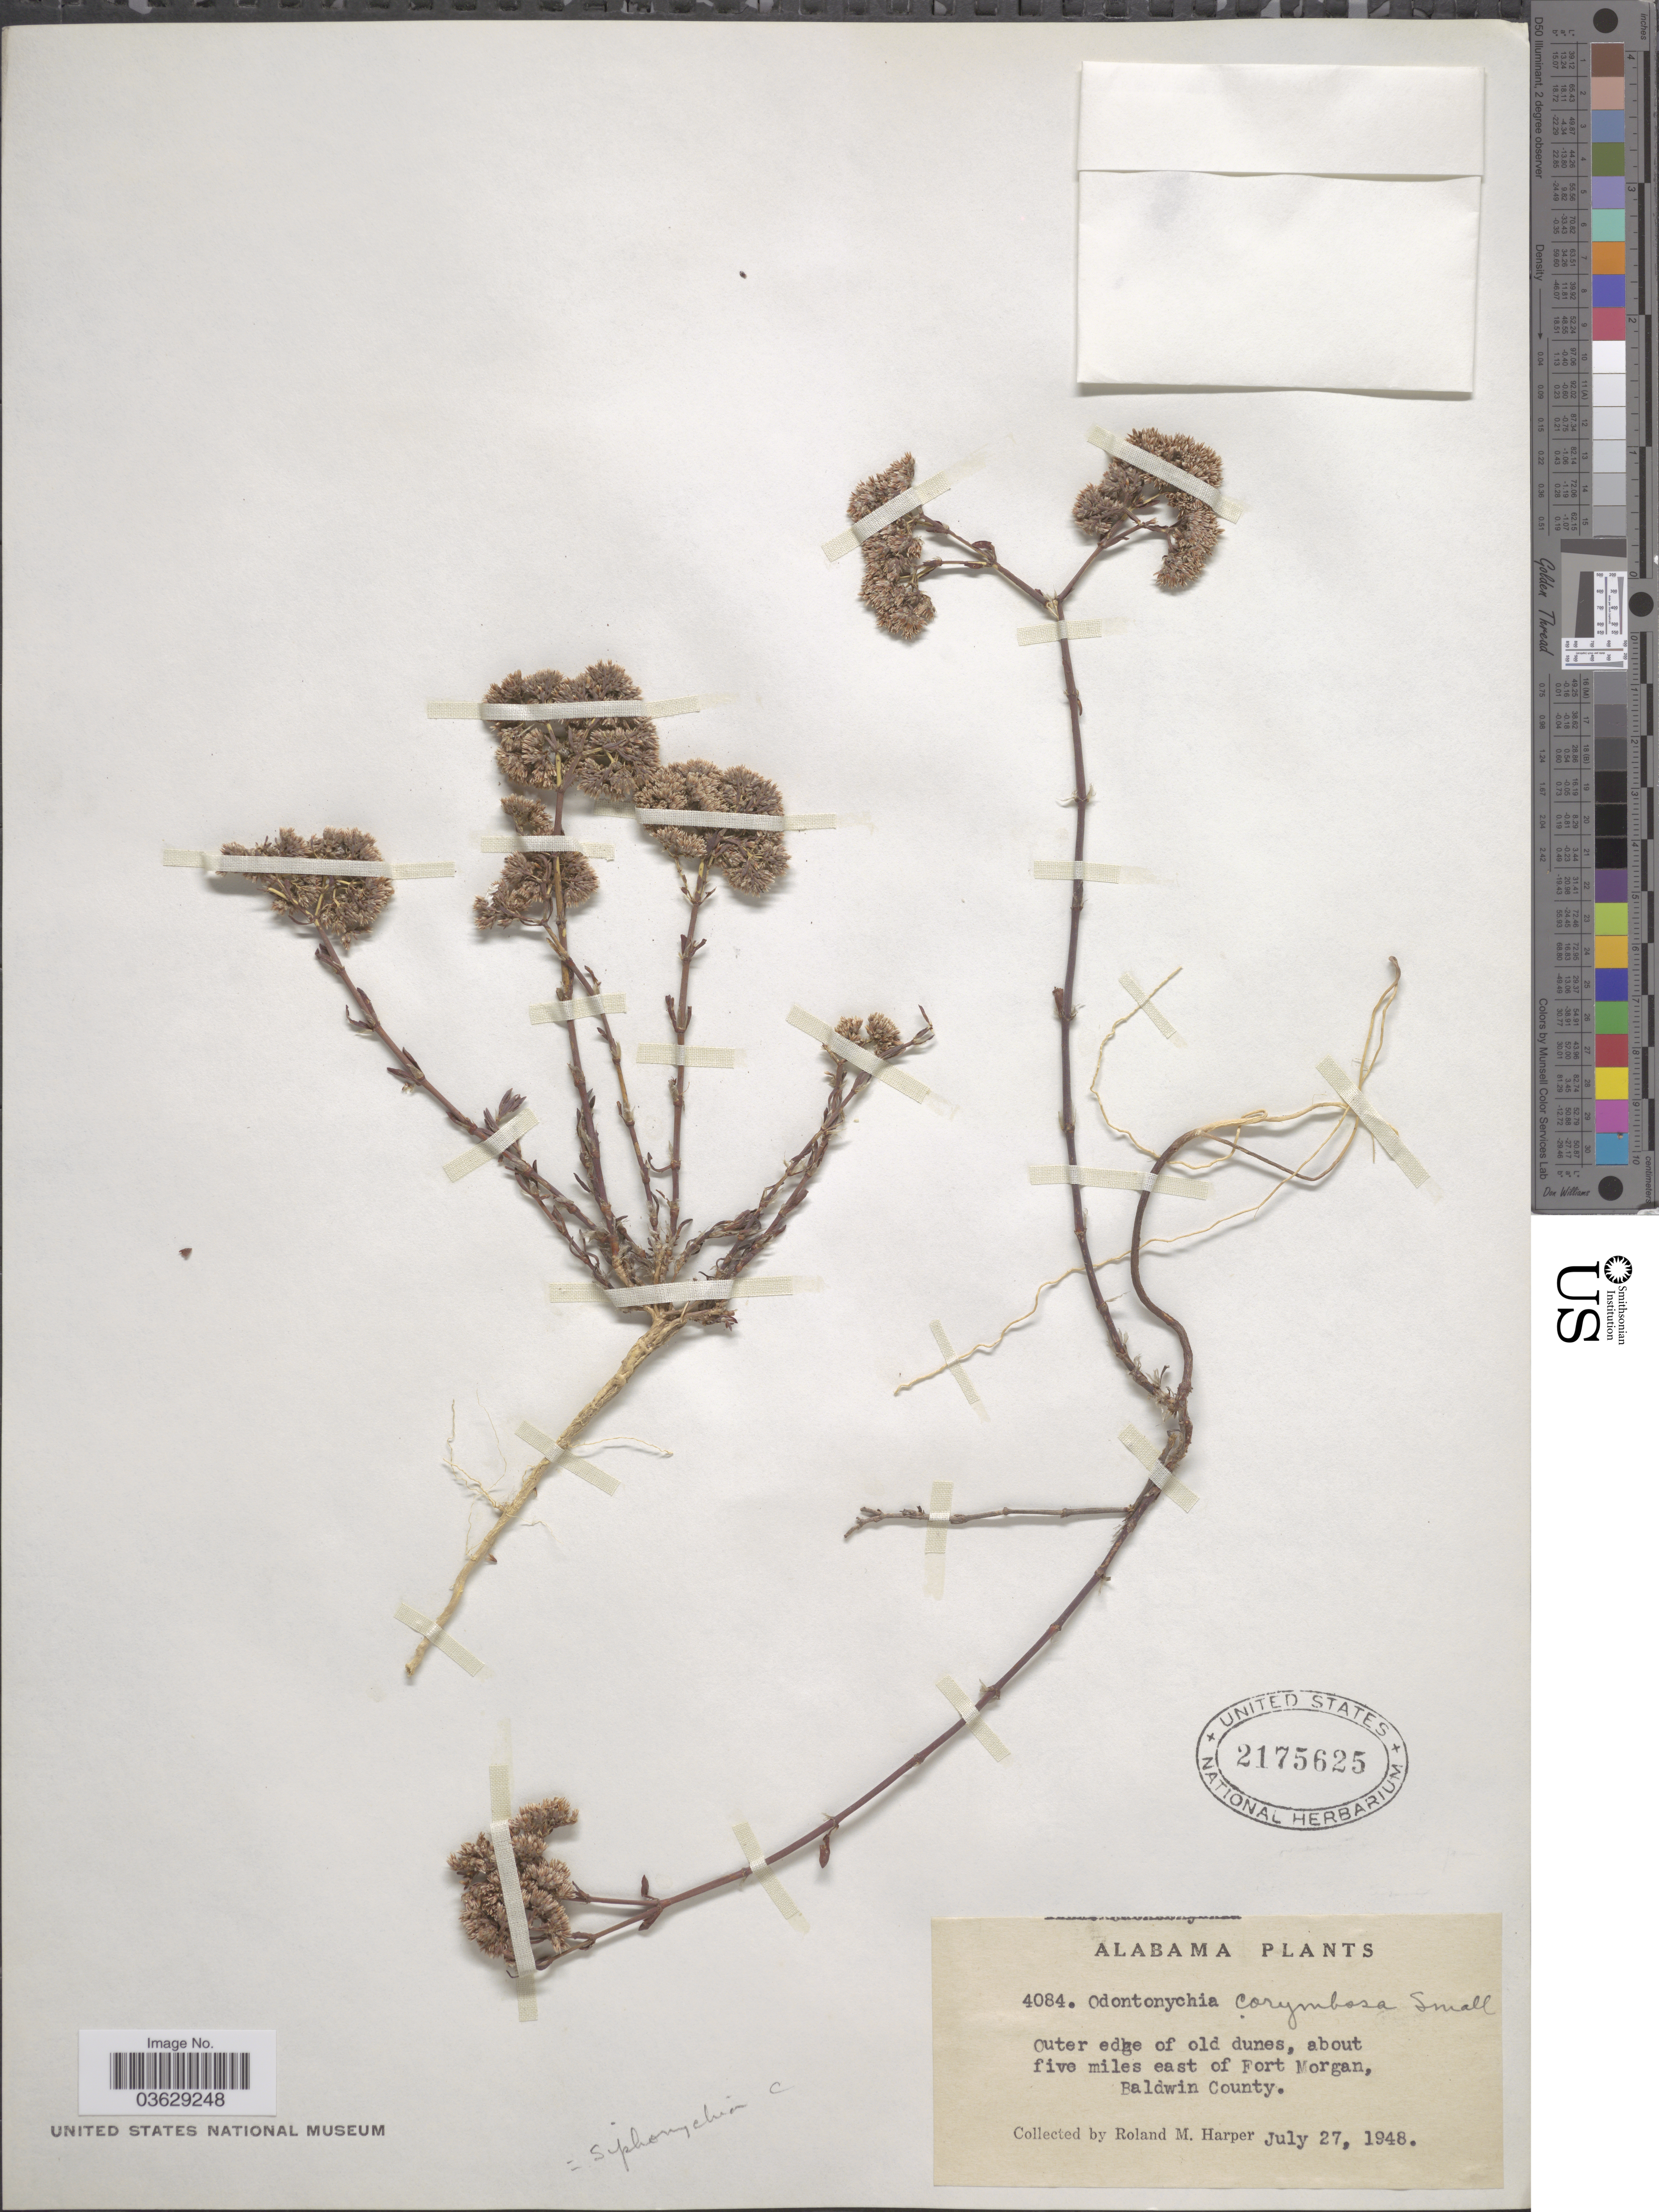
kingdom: Plantae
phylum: Tracheophyta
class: Magnoliopsida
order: Caryophyllales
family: Caryophyllaceae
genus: Paronychia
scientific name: Paronychia erecta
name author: (Chapm.) Shinners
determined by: Strong, Mark T., (BOT), Smithsonian Institution - National Museum of Natural History (UNITED STATES)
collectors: R. Harper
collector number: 4084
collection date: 1948-07-27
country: United States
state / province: Alabama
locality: Outer edge of old dunes, about five miles east of Fort Morgan, Baldwin County.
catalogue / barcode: US 2175625